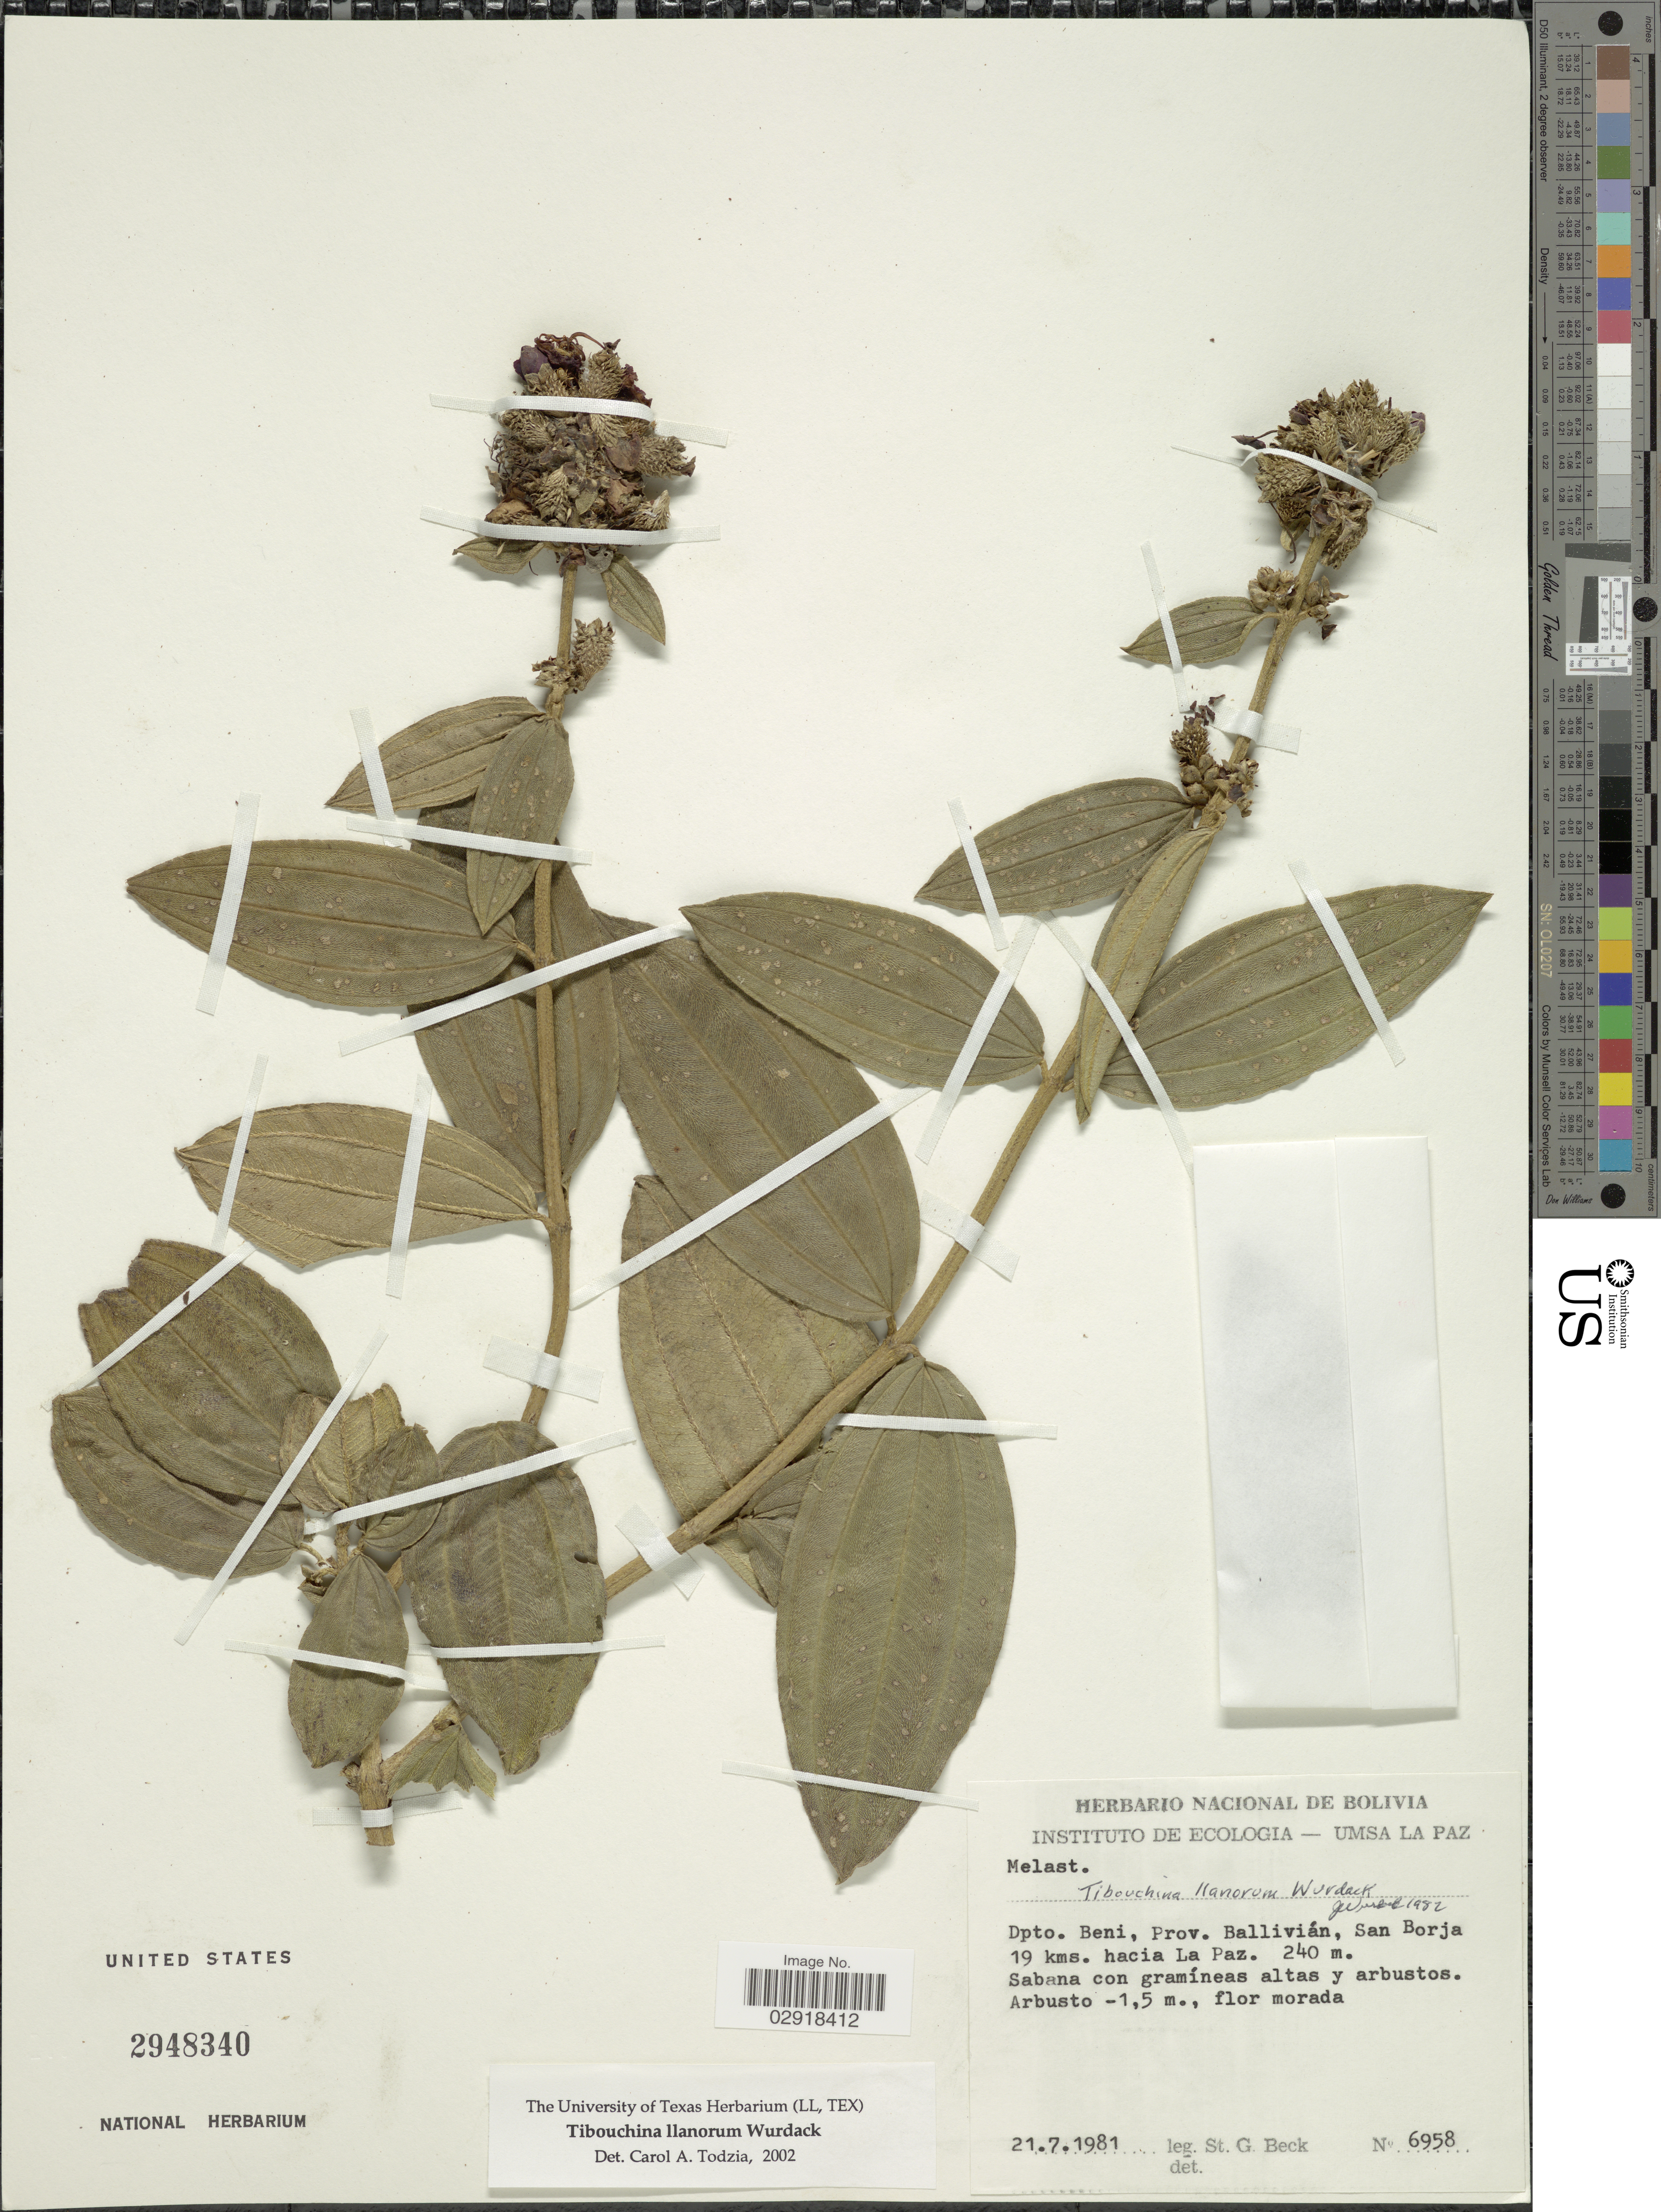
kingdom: Plantae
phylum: Tracheophyta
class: Magnoliopsida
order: Myrtales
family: Melastomataceae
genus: Tibouchina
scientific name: Tibouchina llanorum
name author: Wurdack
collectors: S. G. Beck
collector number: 6958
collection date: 1981-07-21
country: Bolivia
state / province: Beni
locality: Dpto. Beni, Prov. Ballivián, San Borja 19 kms. hacia La Paz.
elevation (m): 240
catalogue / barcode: US 2948340